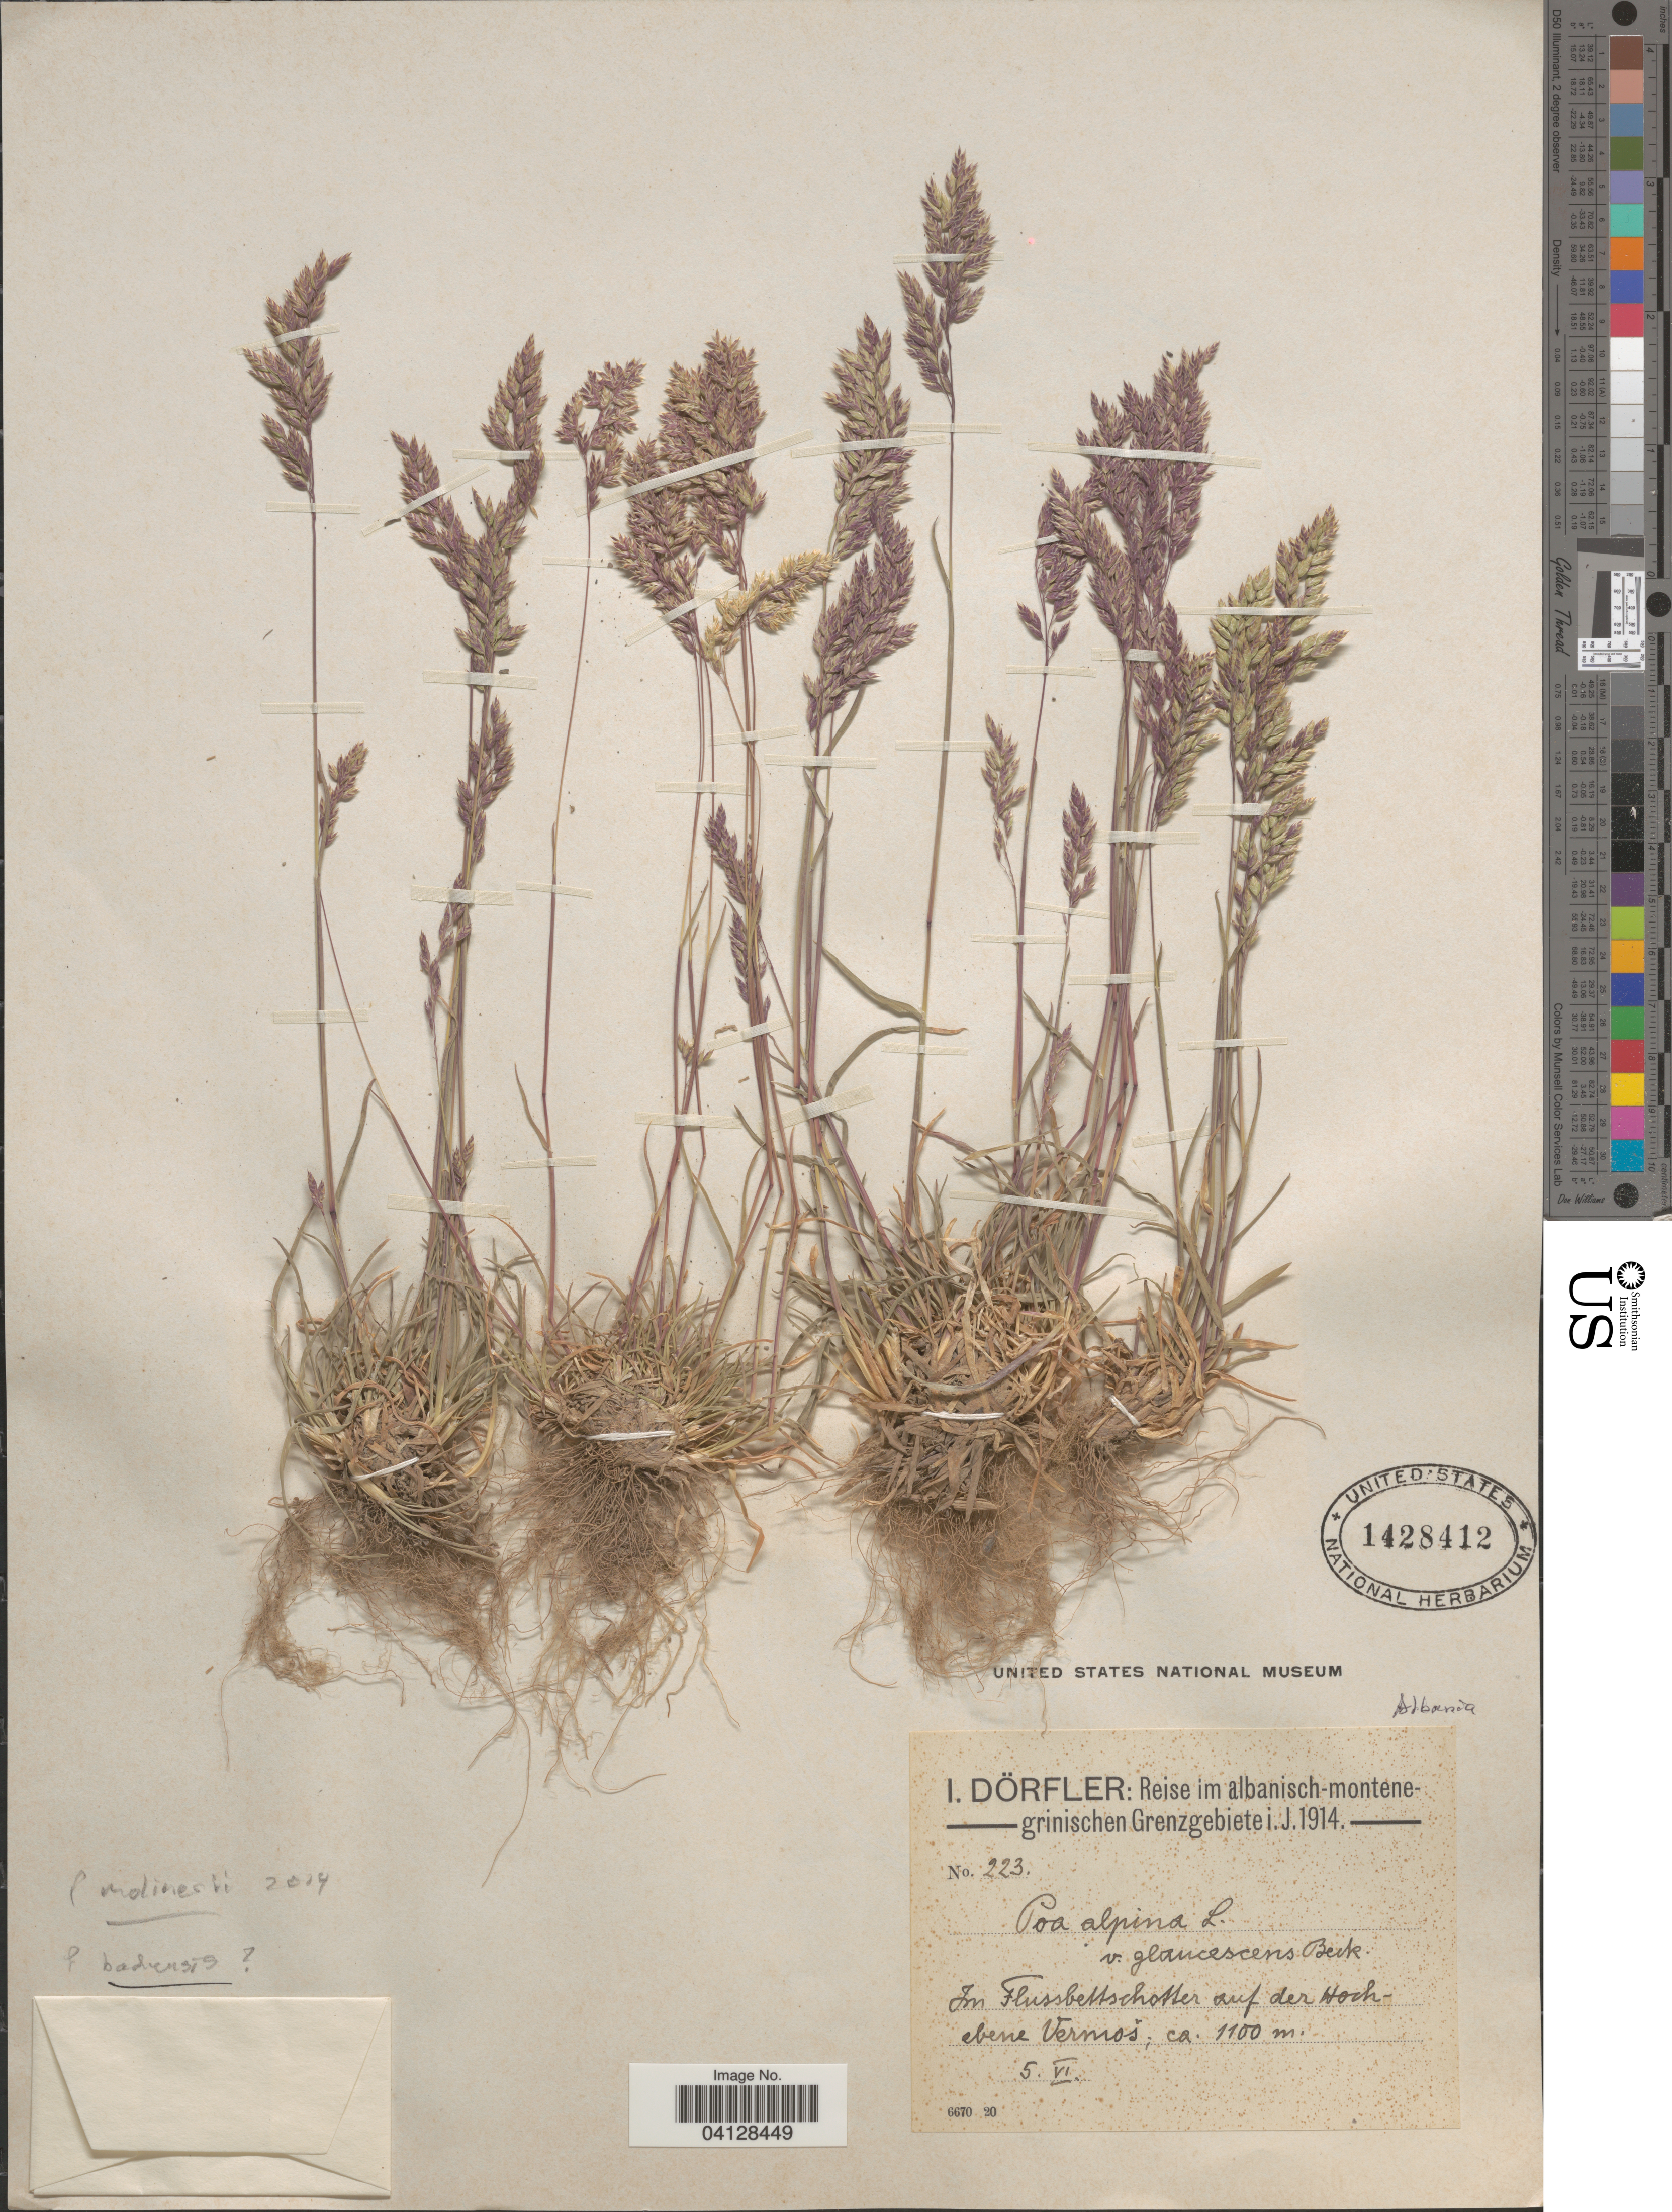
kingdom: Plantae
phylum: Tracheophyta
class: Liliopsida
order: Poales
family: Poaceae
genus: Poa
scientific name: Poa molinerii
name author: Balb.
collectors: I. Dörfler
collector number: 223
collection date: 1914-06-05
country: Albania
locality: Reise im albanisch-montene-grinischen Grenzgebiete i. J. 1914. Im Flussbettschotter auf der Hochebene Vemoš.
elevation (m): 1100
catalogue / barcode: US 1428412